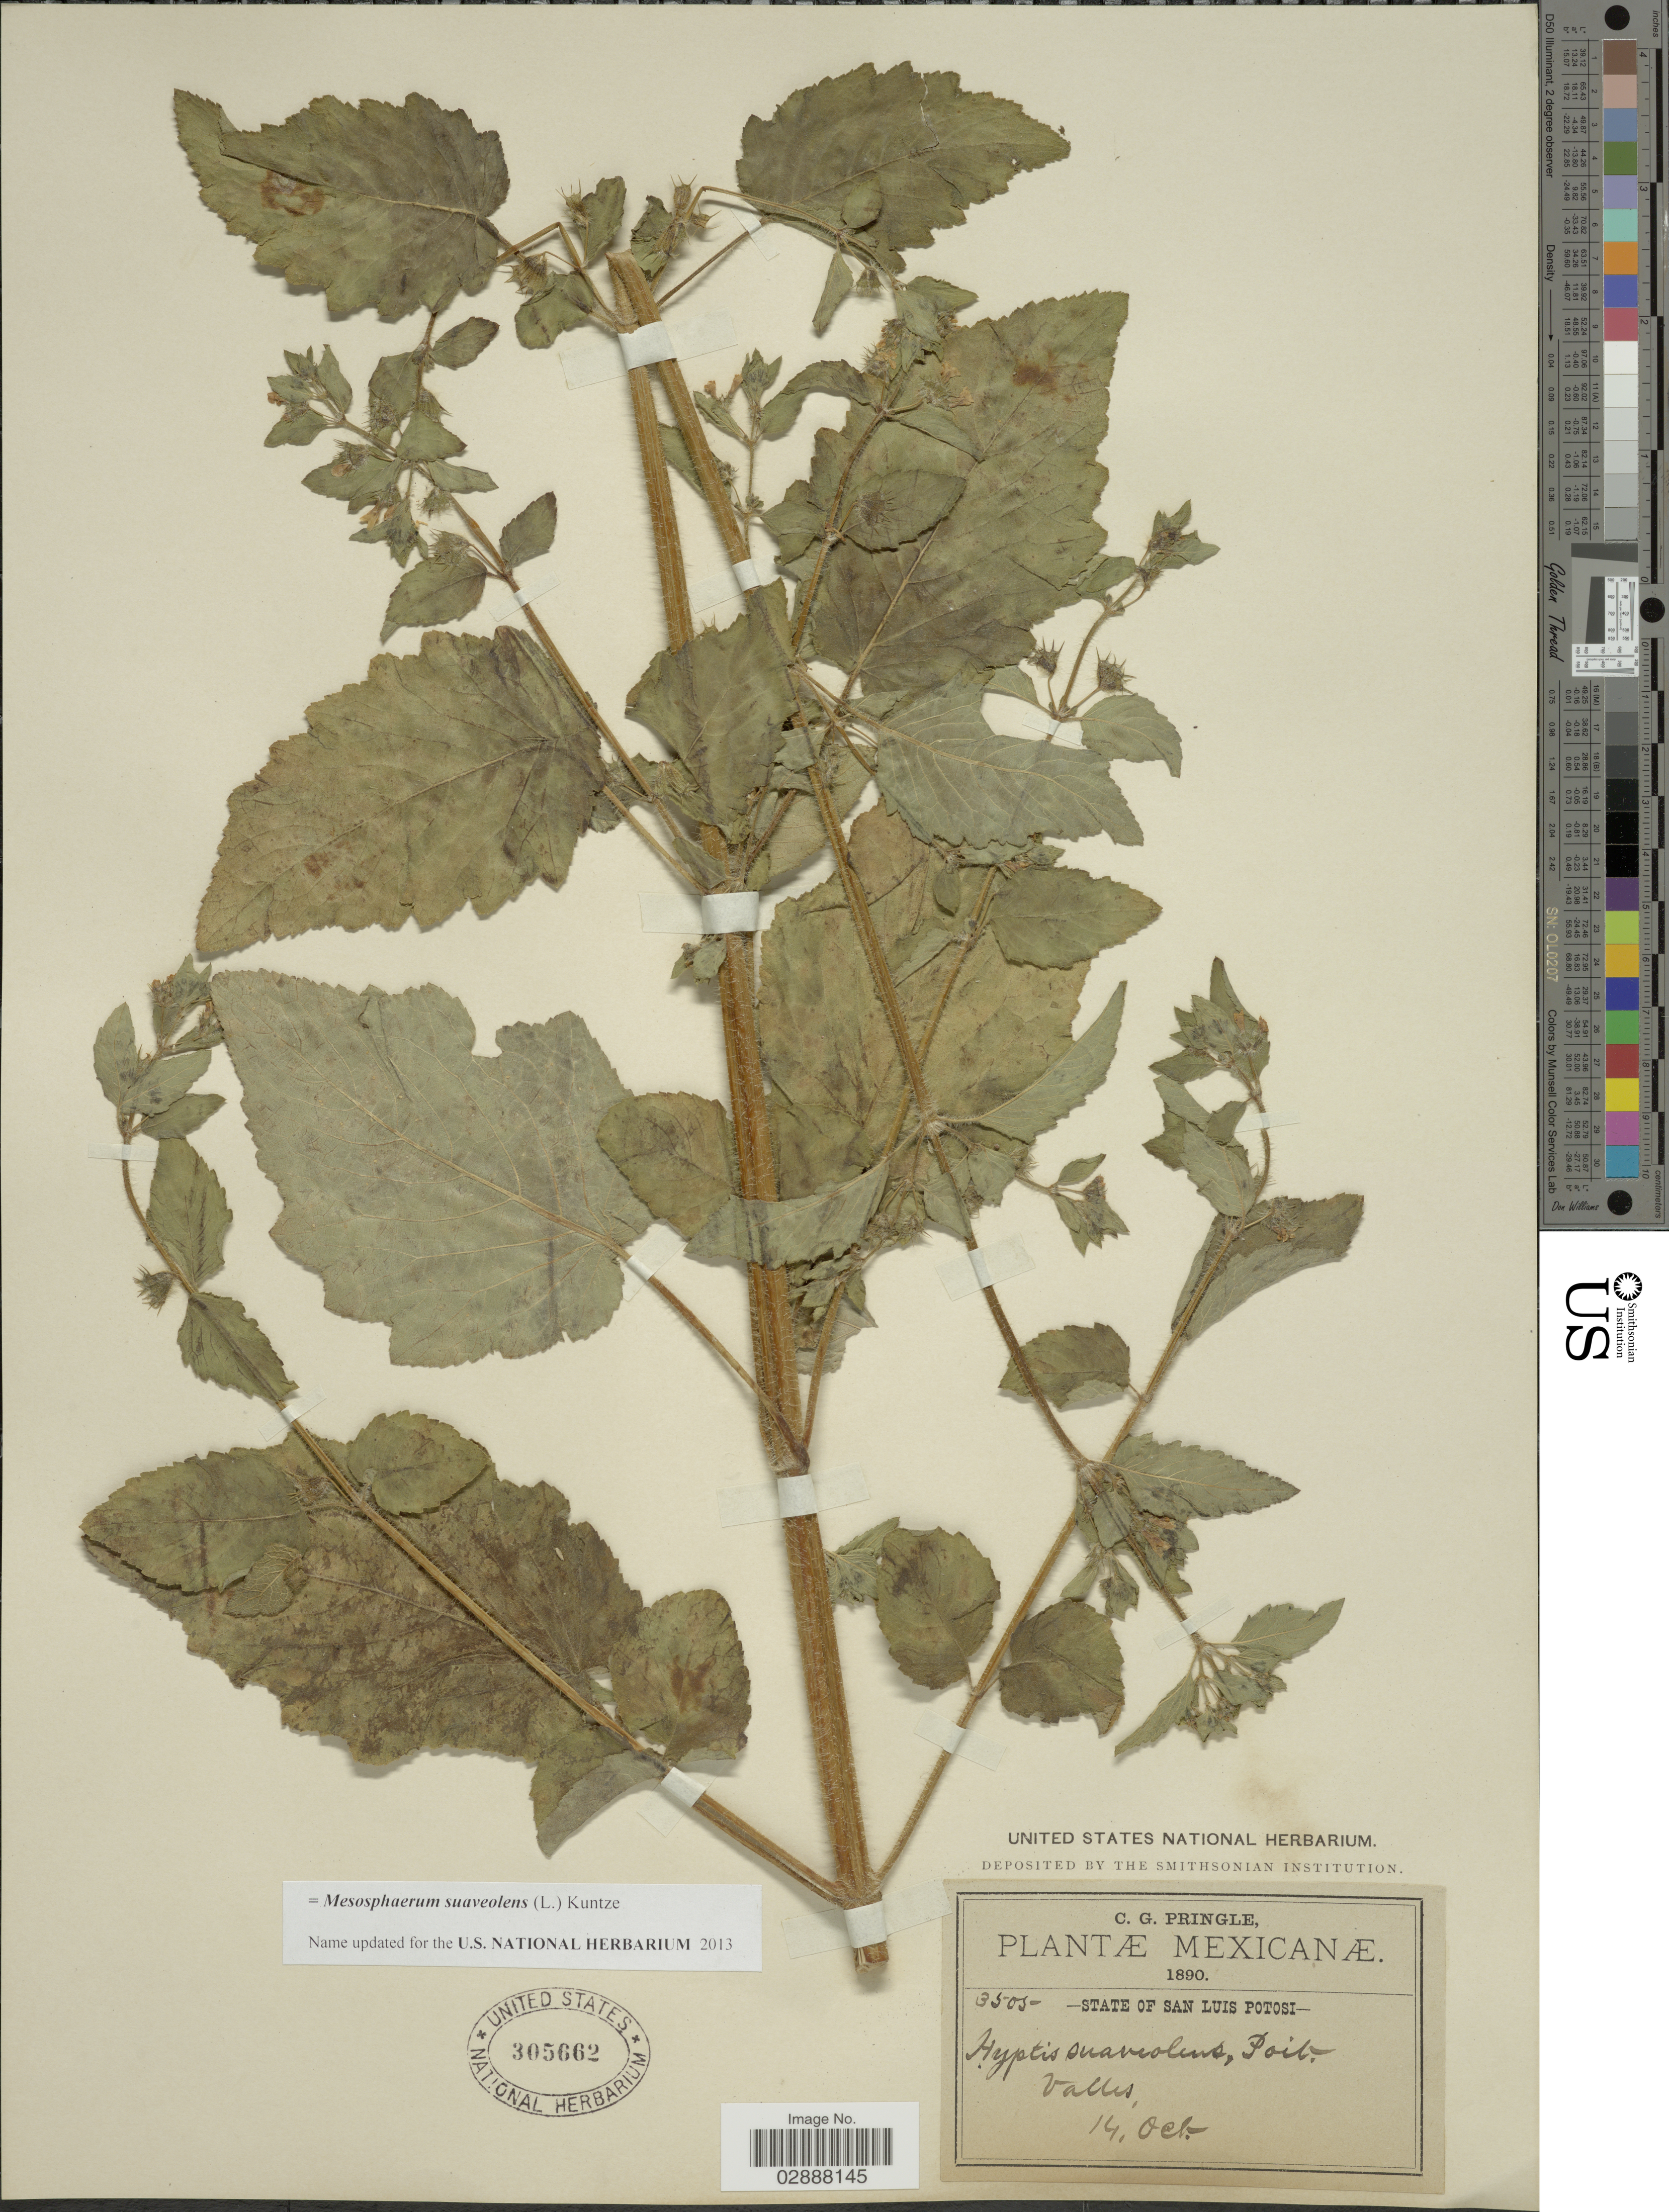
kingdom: Plantae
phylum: Tracheophyta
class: Magnoliopsida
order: Lamiales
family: Lamiaceae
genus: Mesosphaerum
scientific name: Mesosphaerum suaveolens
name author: (L.) Kuntze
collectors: C. G. Pringle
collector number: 3505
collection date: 1890-10-14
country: Mexico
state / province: San Luis Potosí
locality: Valles.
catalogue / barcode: US 305662